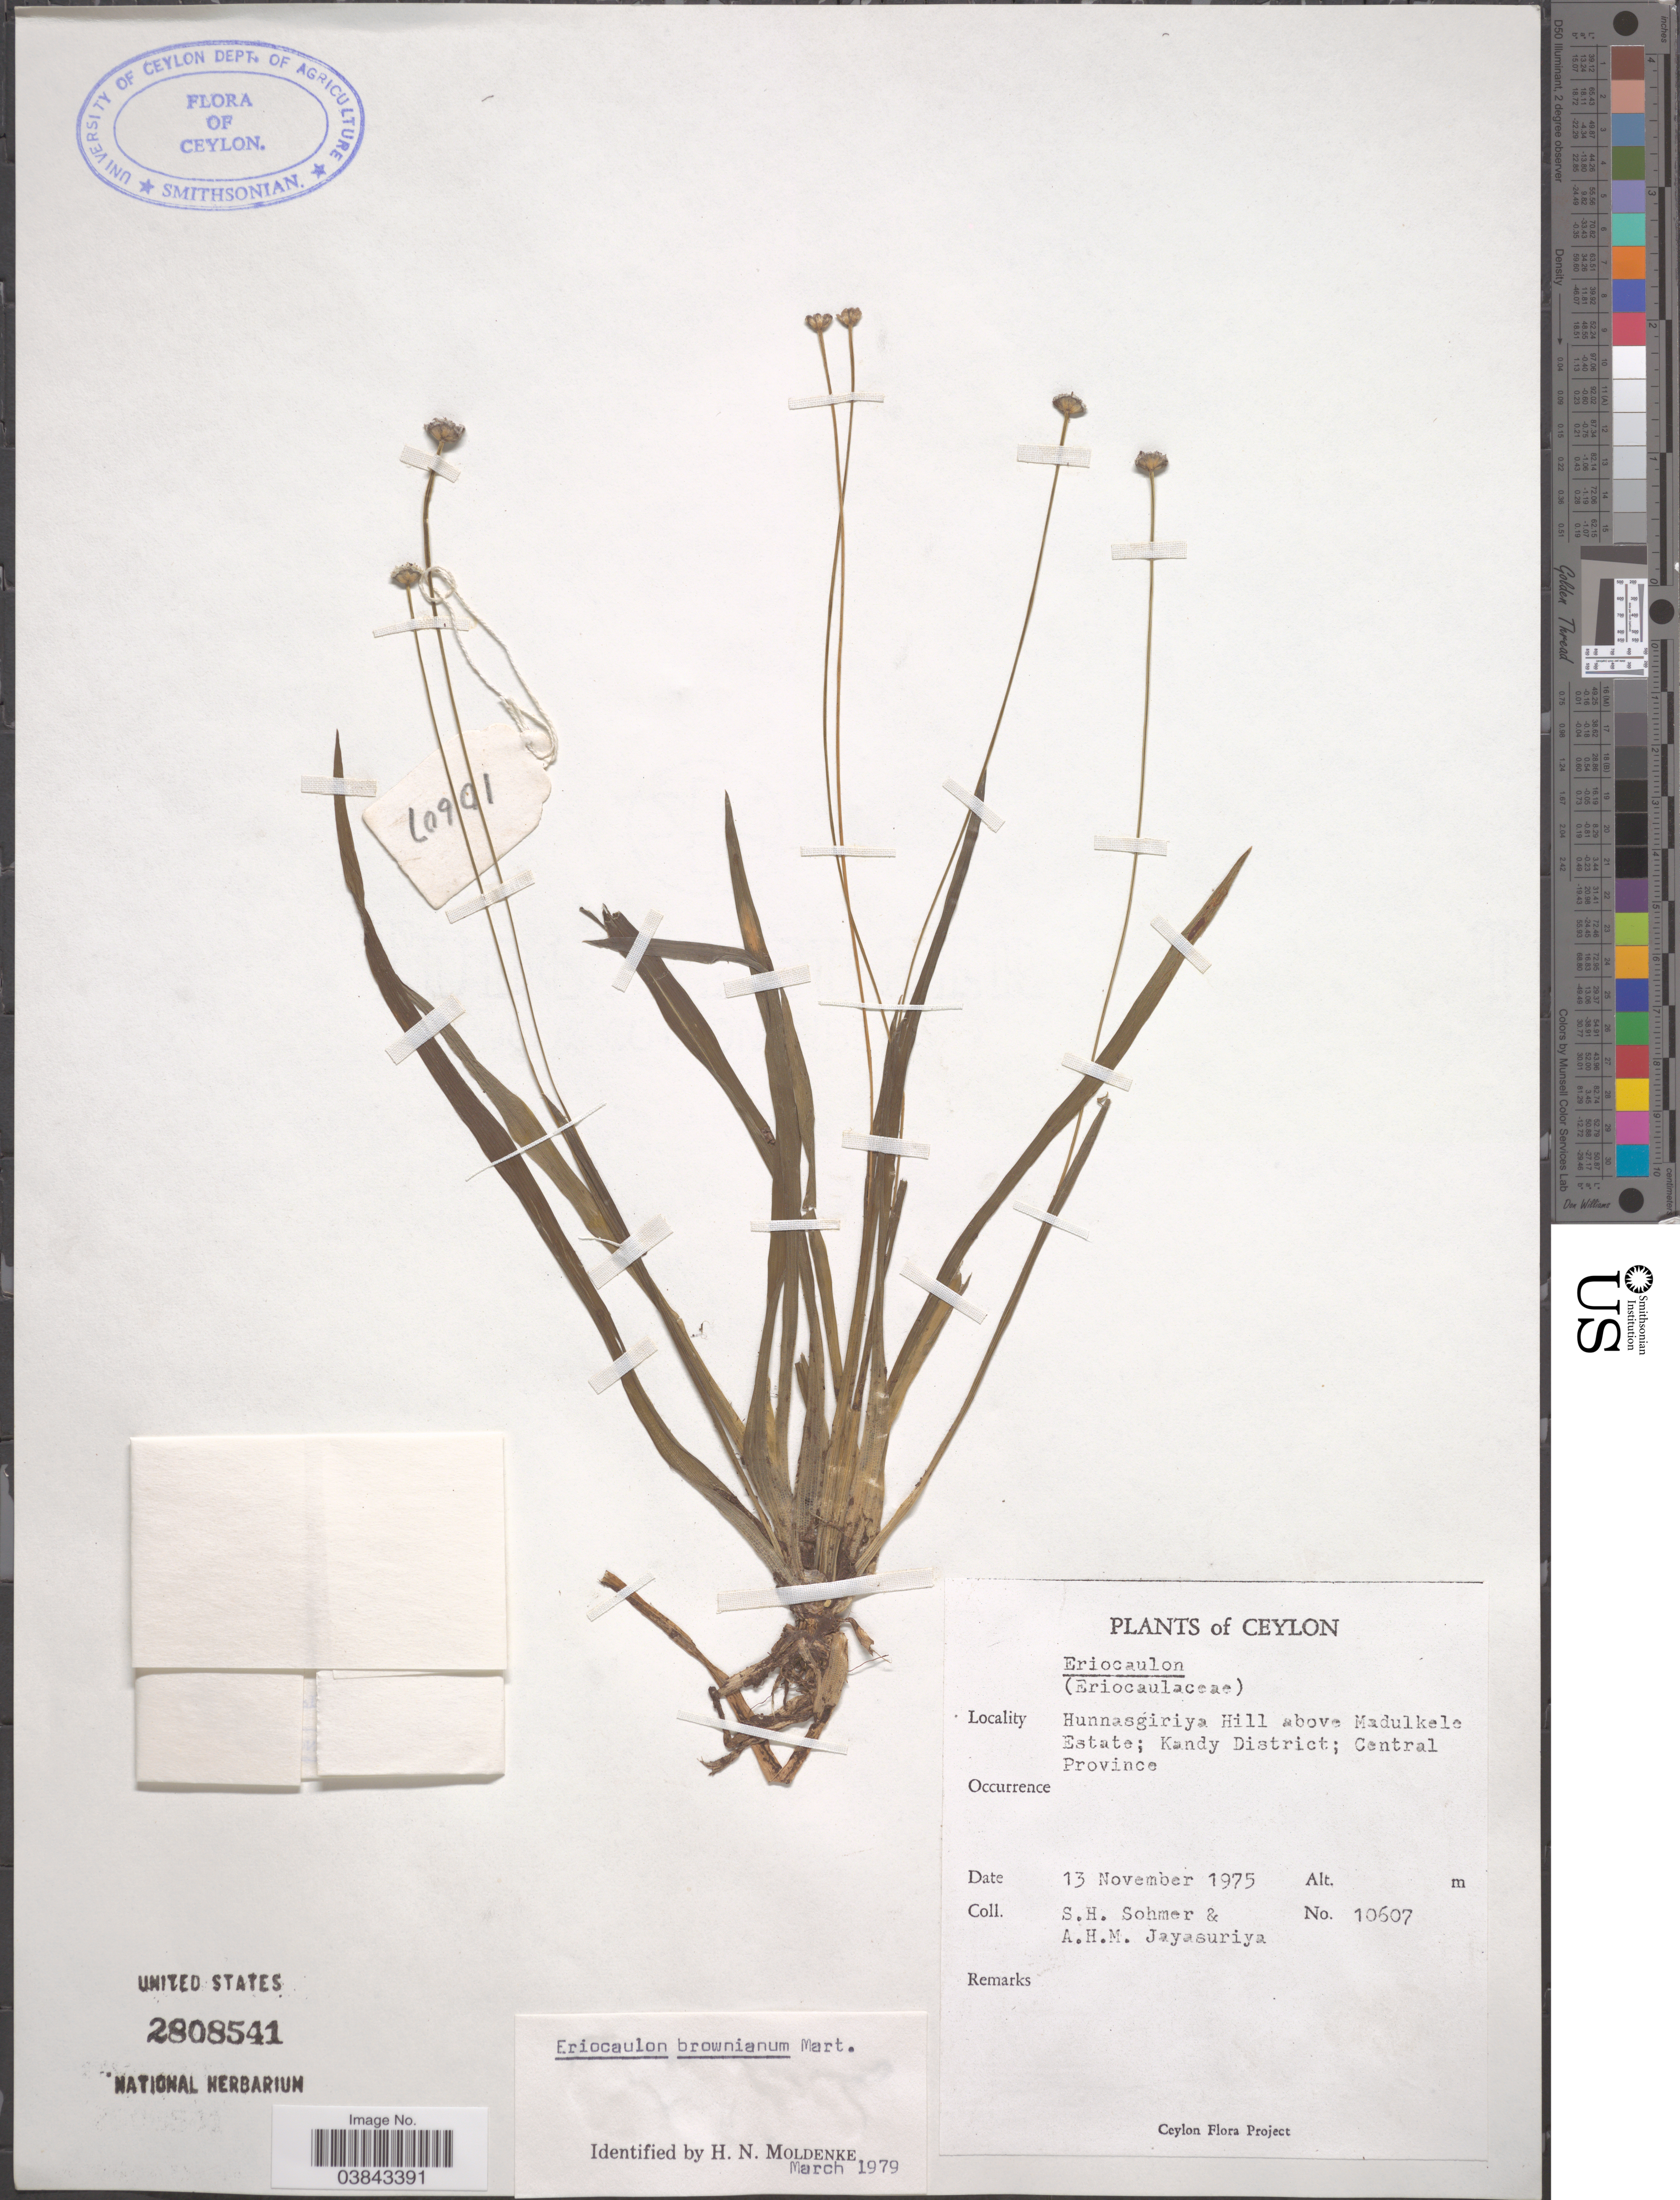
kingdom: Plantae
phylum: Tracheophyta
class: Liliopsida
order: Poales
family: Eriocaulaceae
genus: Eriocaulon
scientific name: Eriocaulon brownianum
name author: Mart.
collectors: S. H. Sohmer & A. H. Jayasuriya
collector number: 10607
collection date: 1975-11-13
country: Sri Lanka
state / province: Central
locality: Ceylon. Hunnasgiriya Hill above Madulkele Estate; Kandy District; Central Province.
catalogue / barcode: US 2808541